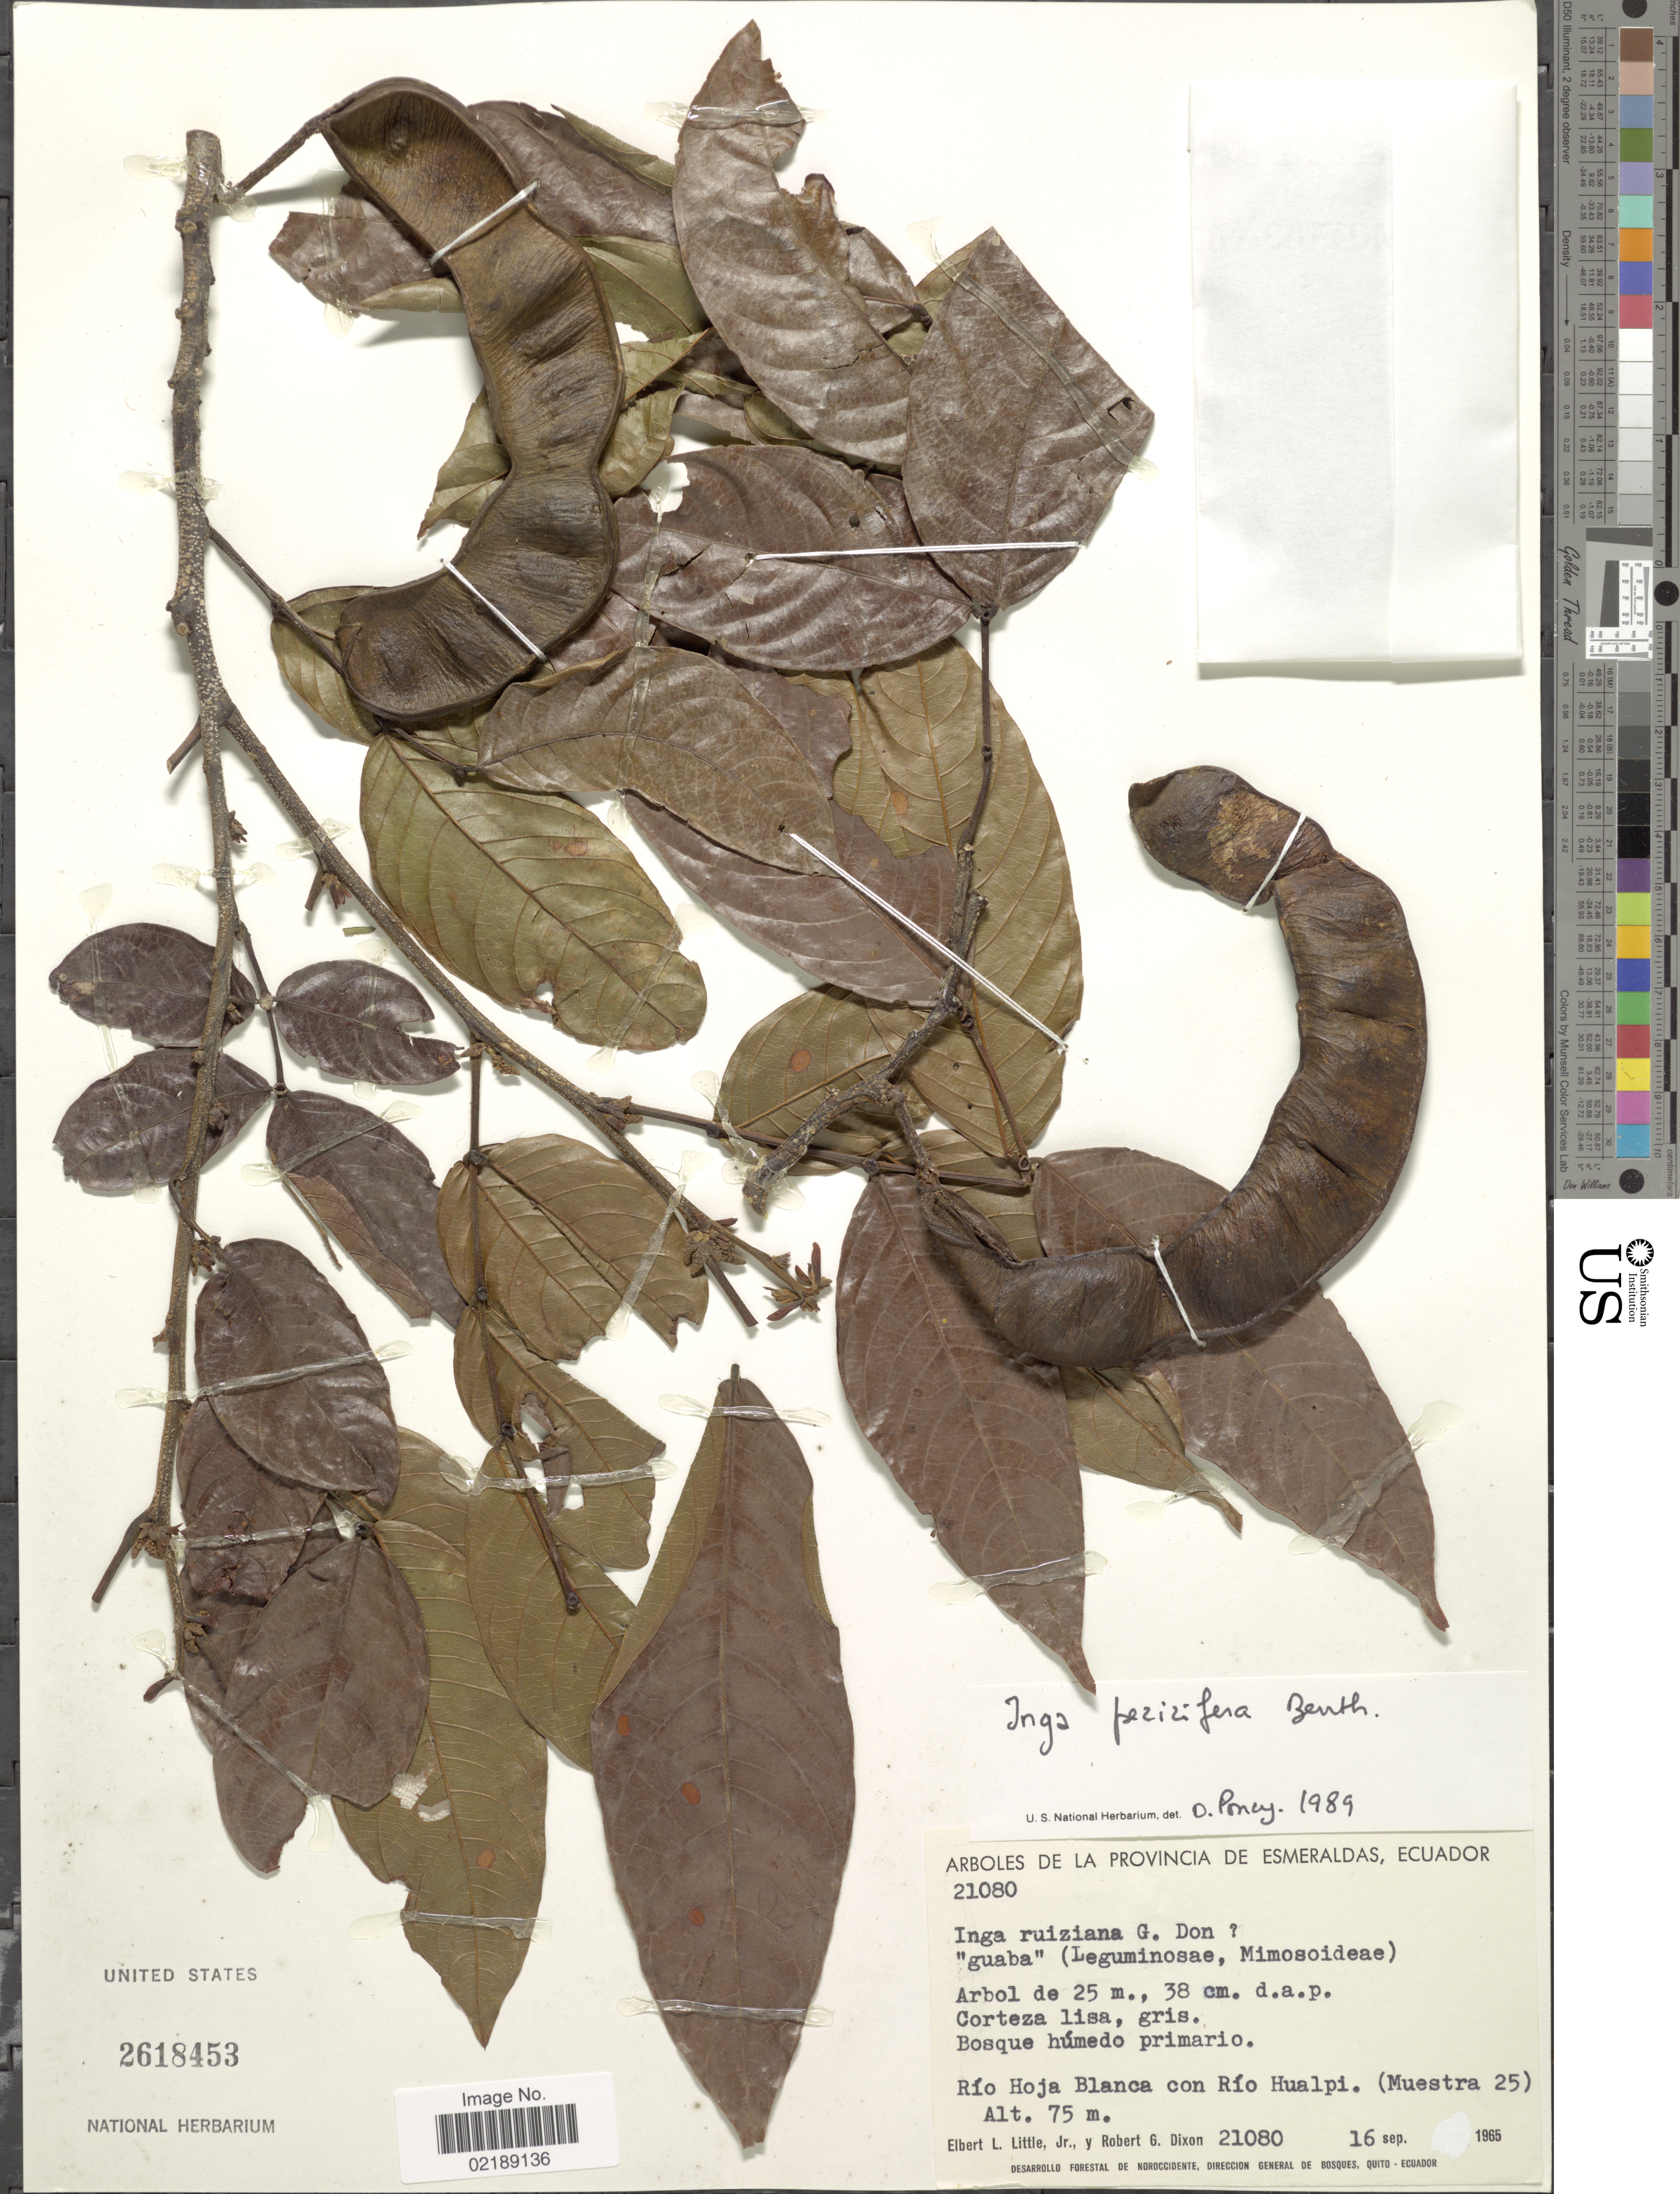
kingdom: Plantae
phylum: Tracheophyta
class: Magnoliopsida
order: Fabales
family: Fabaceae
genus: Inga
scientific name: Inga pezizifera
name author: Benth.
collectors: E. L. Little & R. G. Dixon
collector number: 21080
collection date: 1965-09-16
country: Ecuador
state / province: Esmeraldas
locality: Rio Hoja Blanca con Rio Hualpi (Muestra 25)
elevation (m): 75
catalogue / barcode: US 2618453